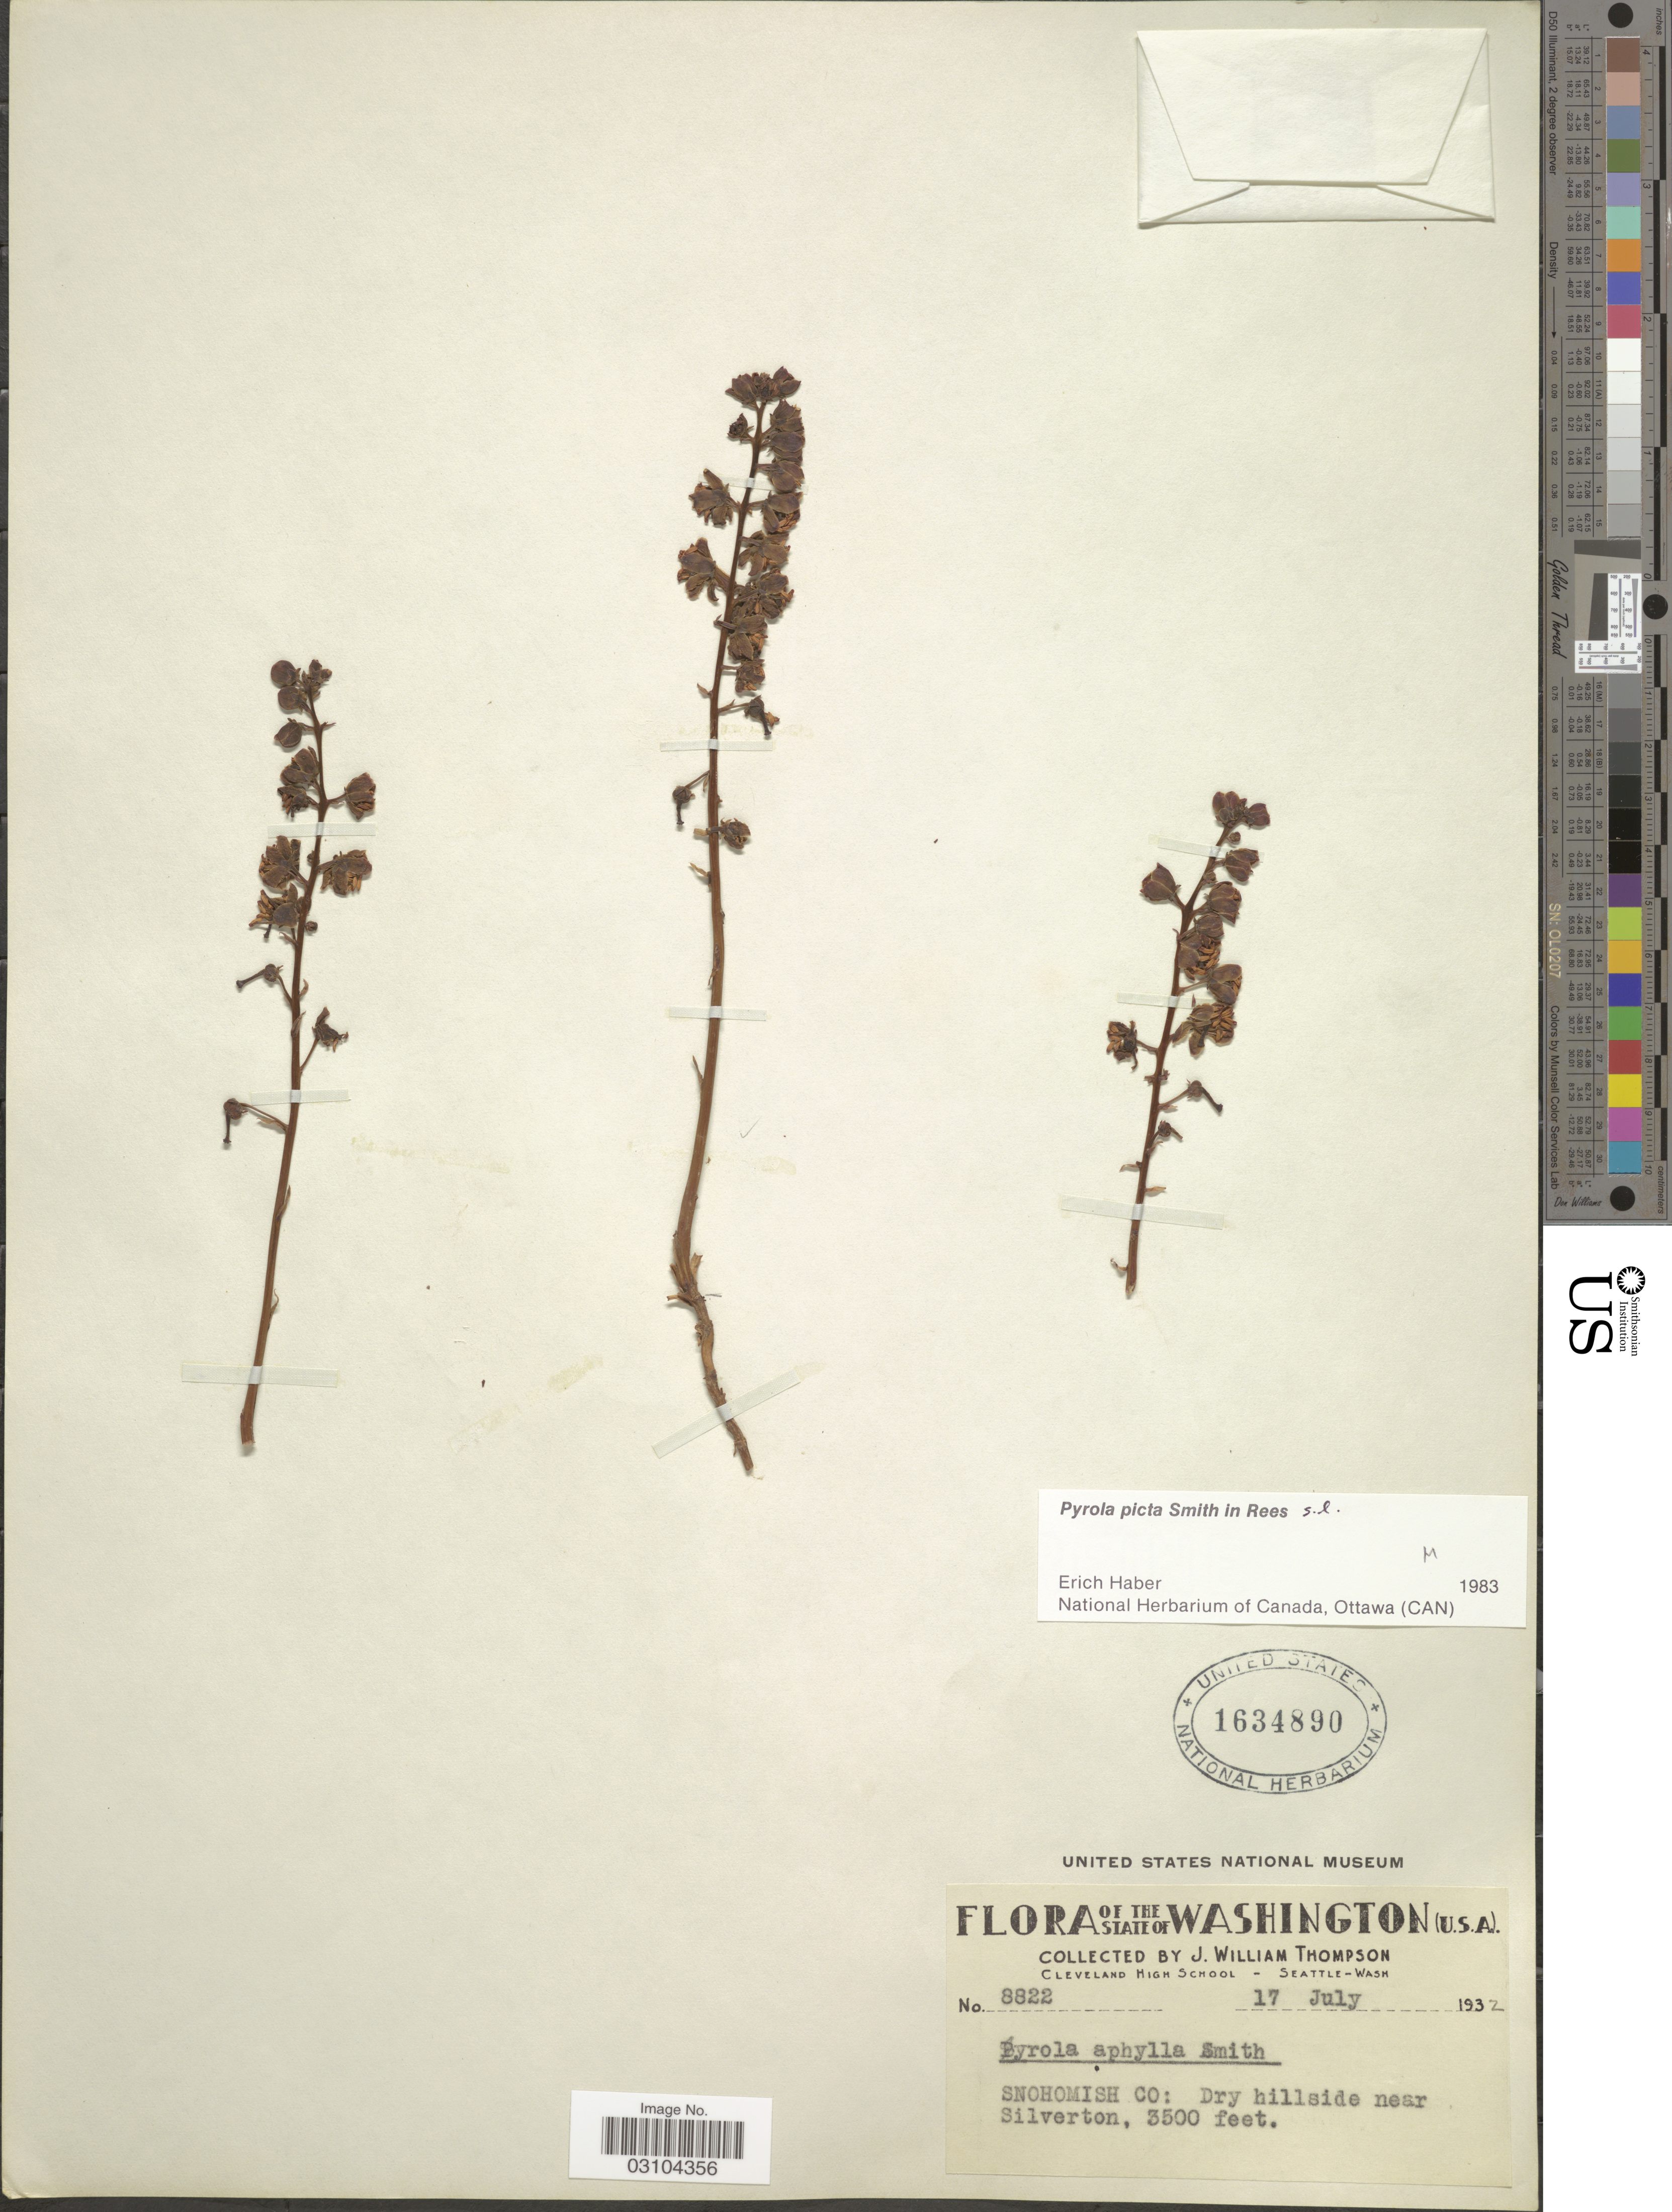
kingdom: Plantae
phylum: Tracheophyta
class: Magnoliopsida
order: Ericales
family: Ericaceae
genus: Pyrola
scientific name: Pyrola picta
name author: Sm. in Rees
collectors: J. W. Thompson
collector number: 8822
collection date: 1932-07-17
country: United States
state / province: Washington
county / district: Snohomish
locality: Snohomish Co: Dry hillside near Silverton.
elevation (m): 1067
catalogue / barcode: US 1634890